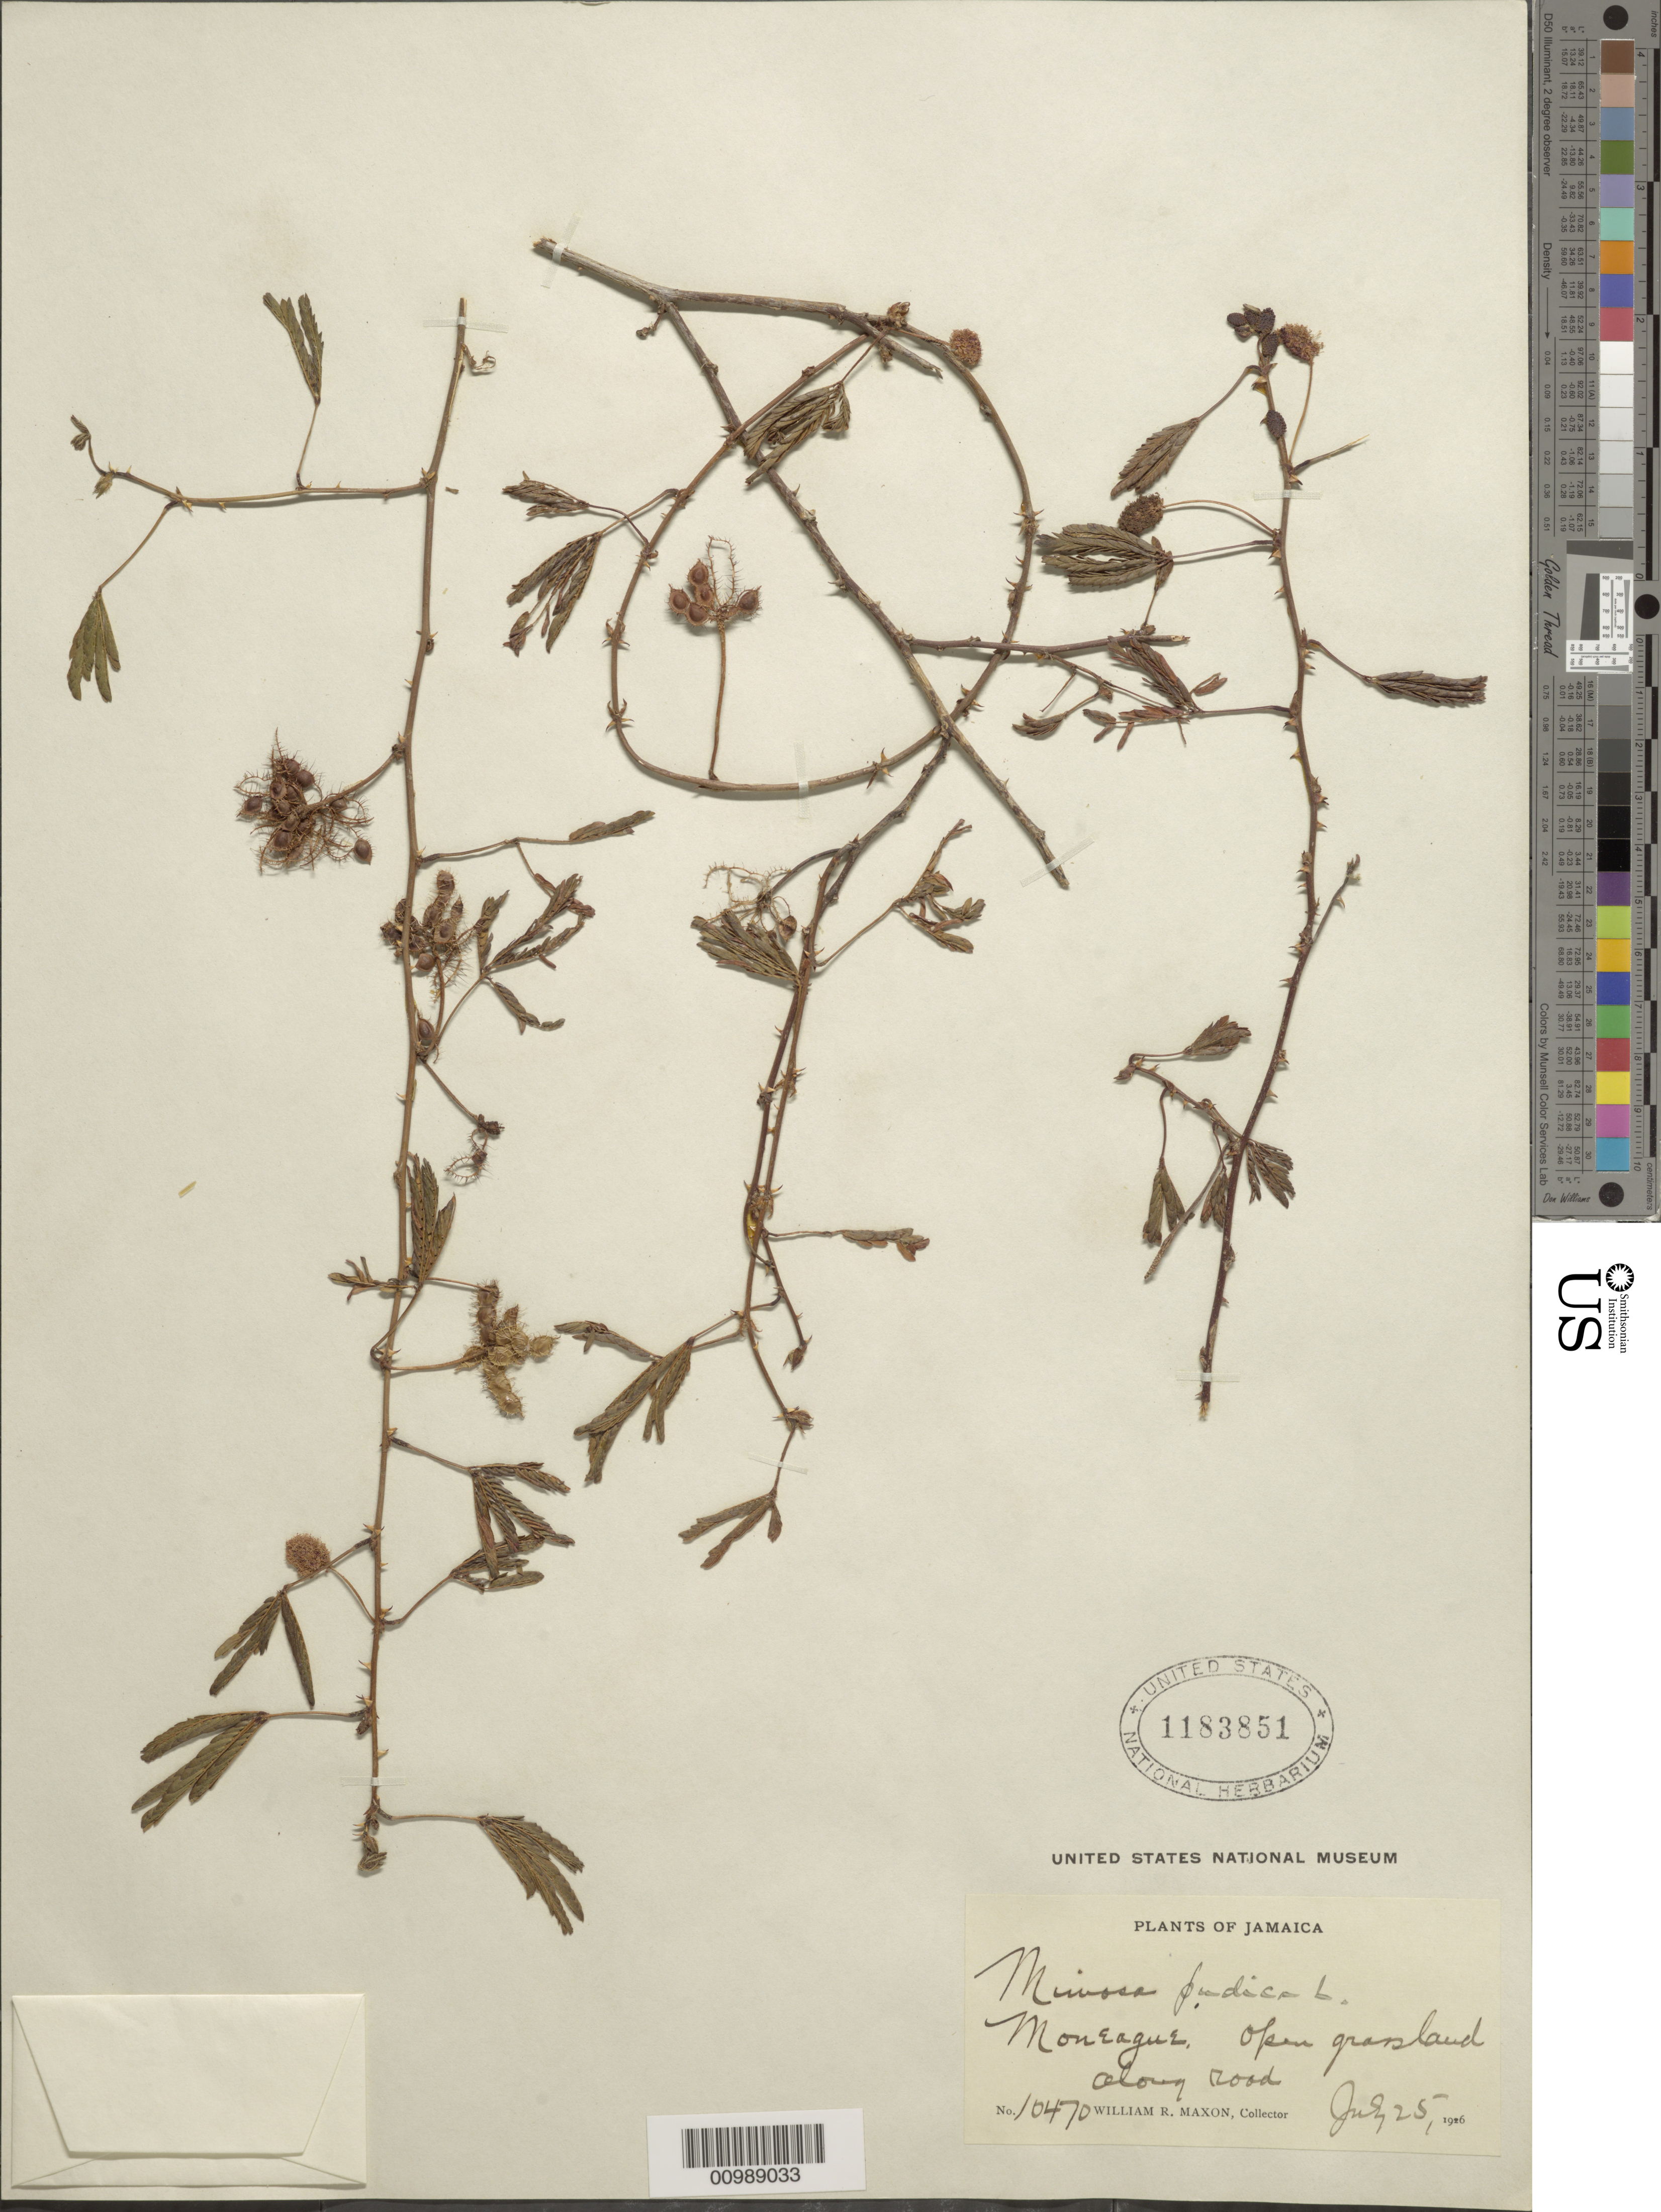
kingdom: Plantae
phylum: Tracheophyta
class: Magnoliopsida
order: Fabales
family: Fabaceae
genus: Mimosa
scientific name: Mimosa pudica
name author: L.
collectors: W. R. Maxon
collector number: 10470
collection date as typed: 25 Jul 1926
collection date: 1926-07-25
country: Jamaica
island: Jamaica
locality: Moneague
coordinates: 0 N, 0 E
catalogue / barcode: US 1183851